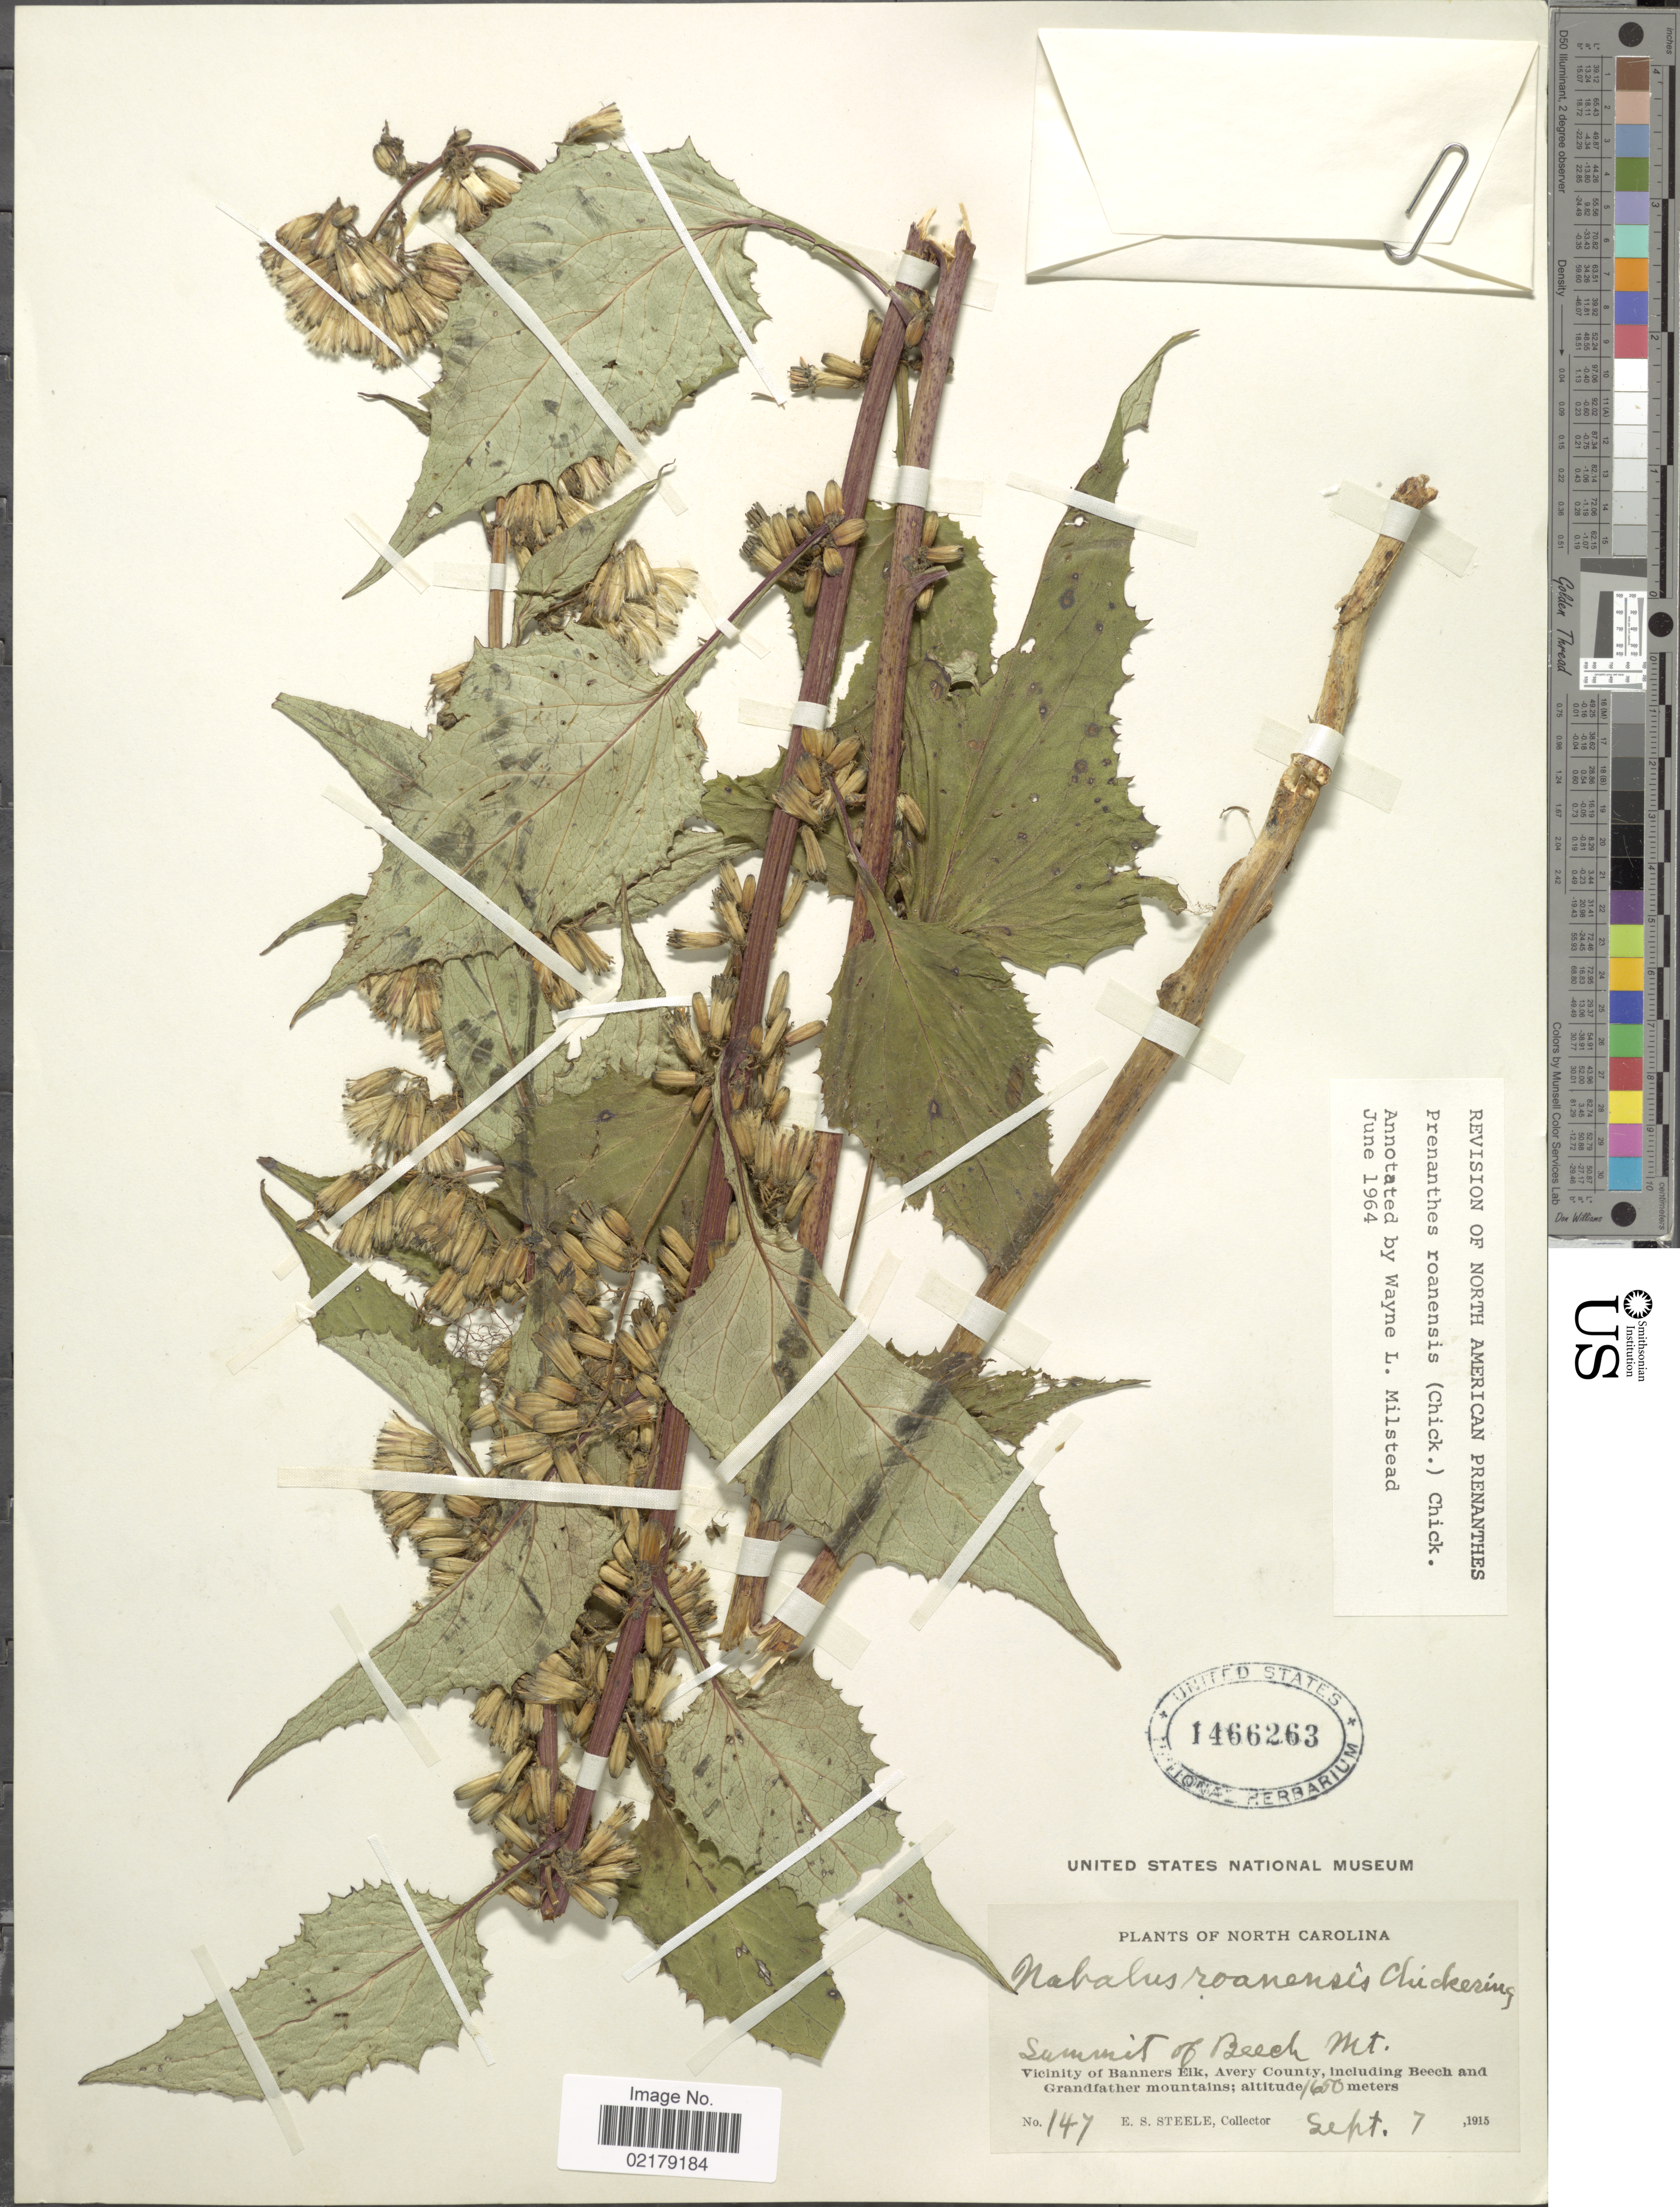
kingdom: Plantae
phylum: Tracheophyta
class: Magnoliopsida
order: Asterales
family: Asteraceae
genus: Nabalus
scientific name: Nabalus roanensis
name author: Chickering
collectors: E. Steele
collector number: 147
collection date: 1915-09-07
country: United States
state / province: North Carolina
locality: Summit of Beech Mt. Vicinity of Banners Elk, Avery County, including Beech and Grandfather mountains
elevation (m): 1650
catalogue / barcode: US 1466263